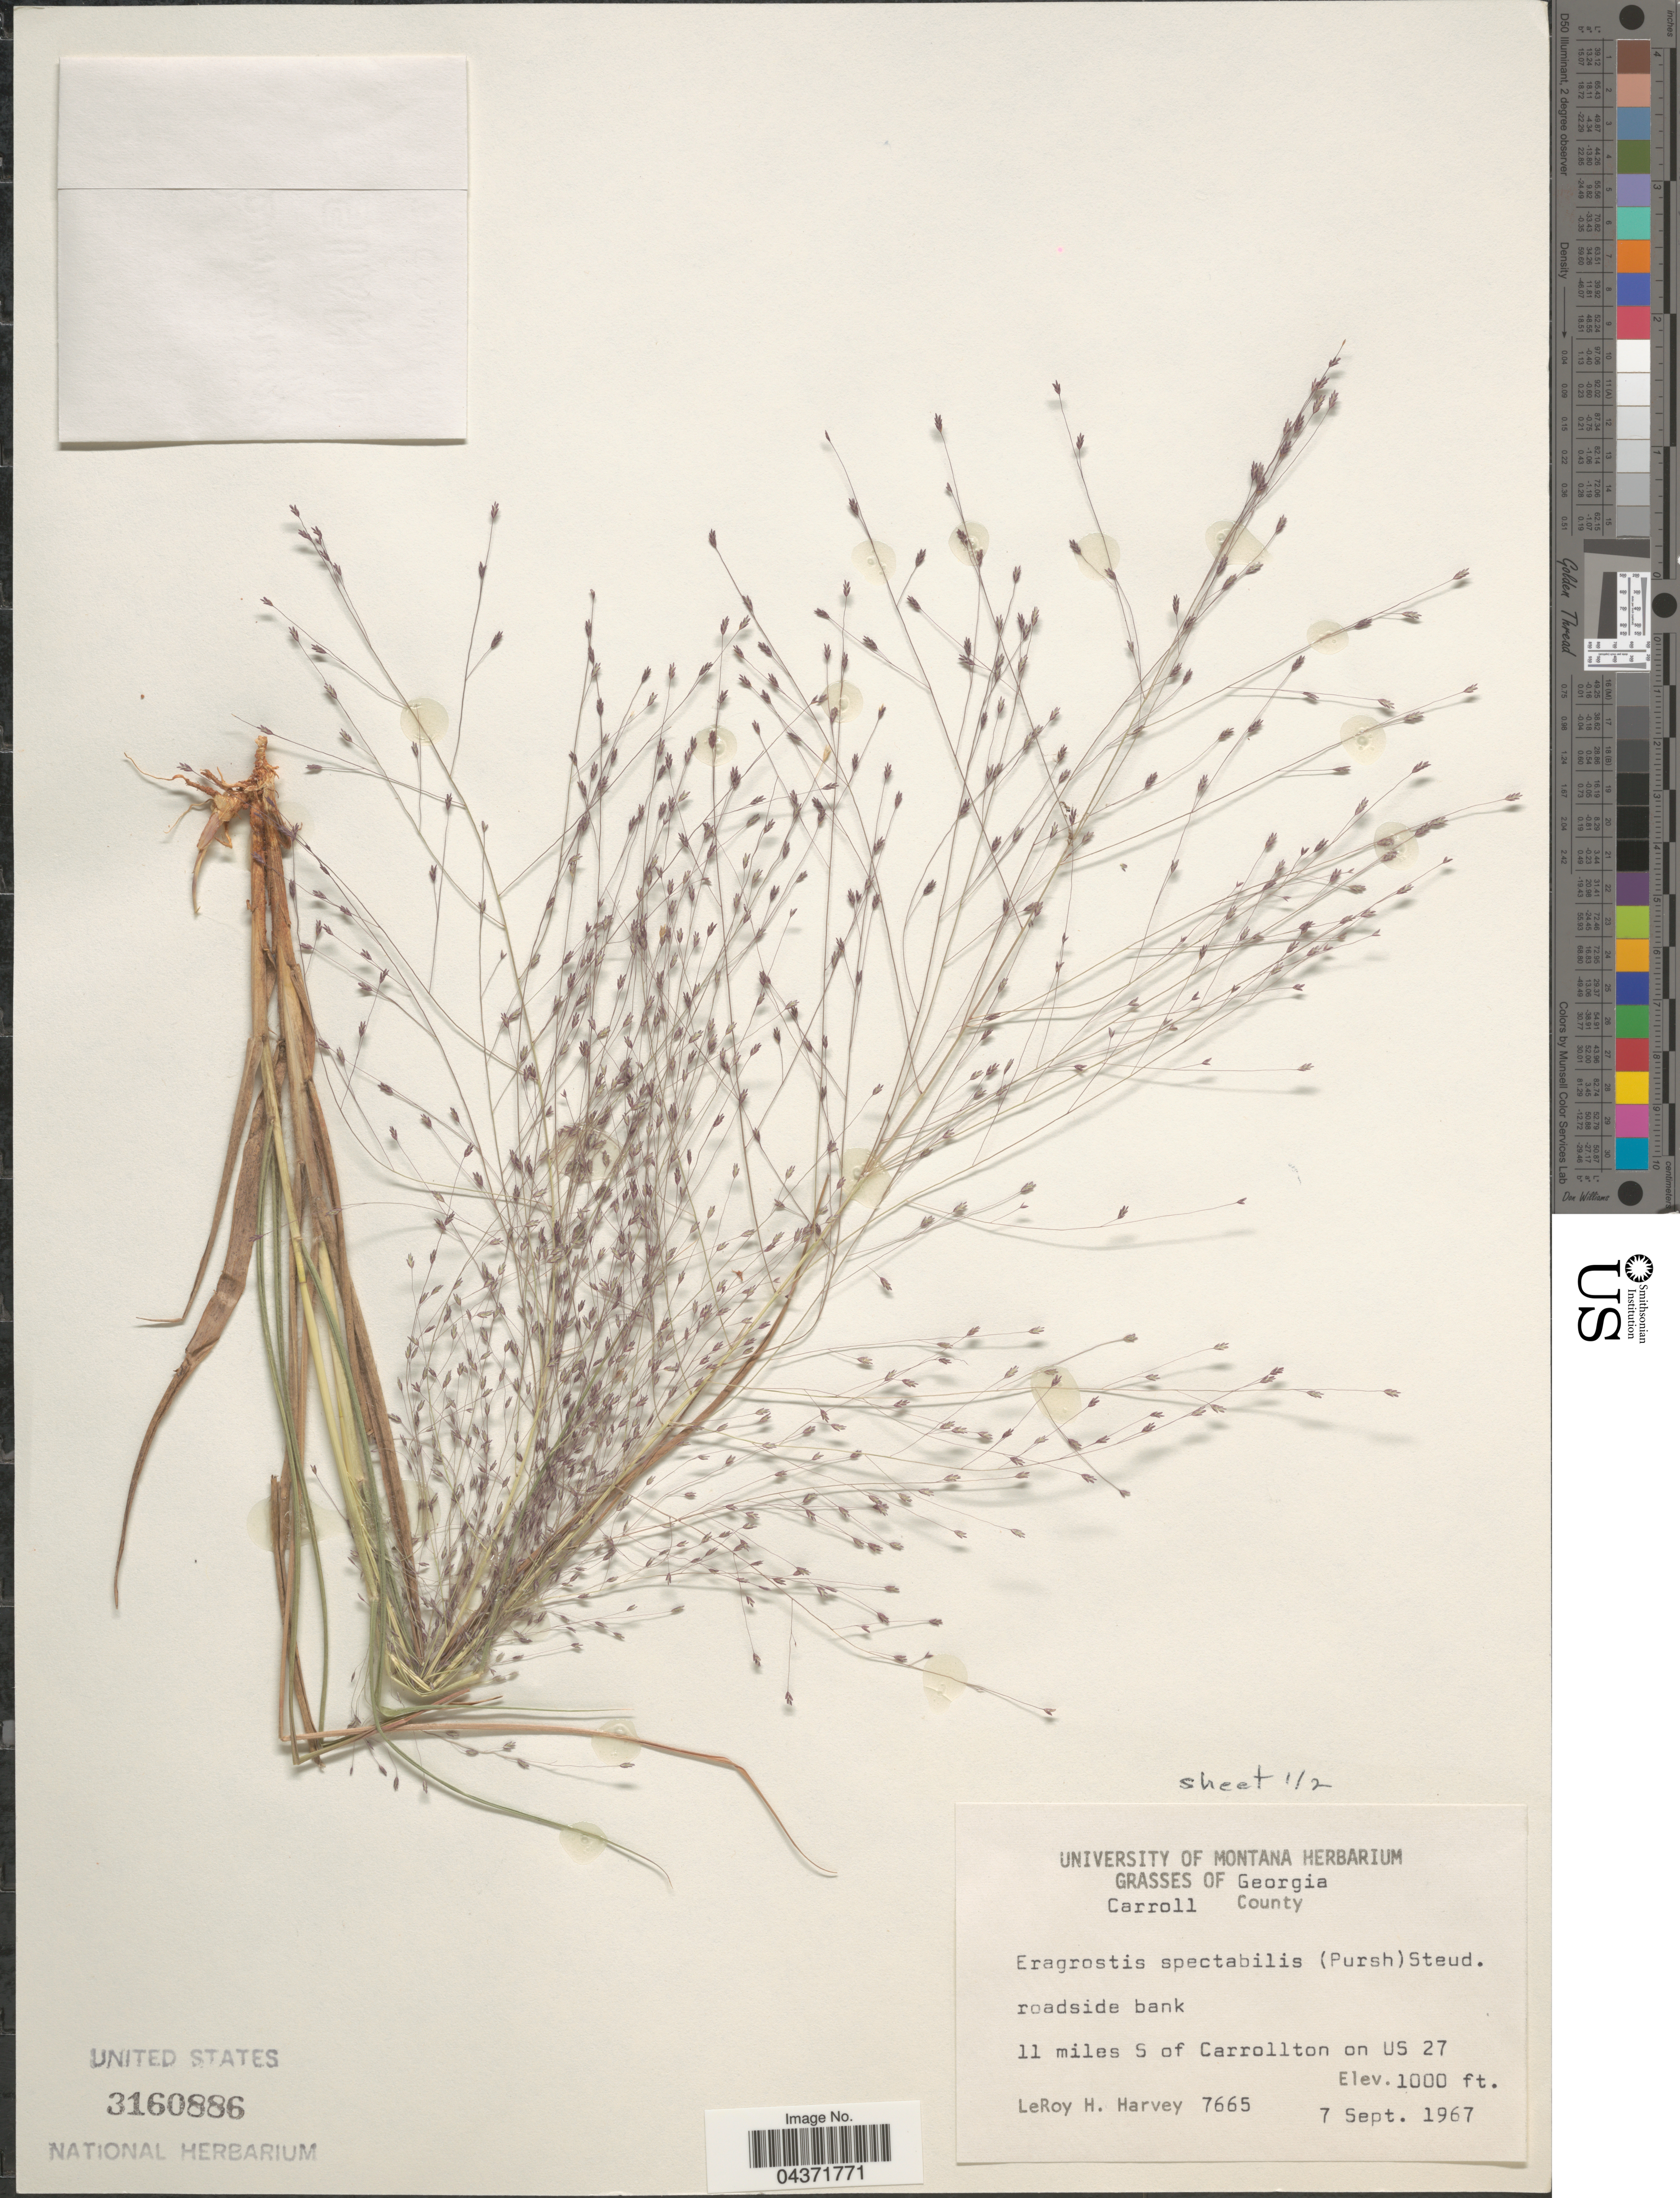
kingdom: Plantae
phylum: Tracheophyta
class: Liliopsida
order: Poales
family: Poaceae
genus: Eragrostis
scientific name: Eragrostis spectabilis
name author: (Pursh) Steud.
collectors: L. H. Harvey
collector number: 7665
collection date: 1967-09-07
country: United States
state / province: Georgia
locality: Carroll County. 11 miles S of Carrollton on US 27.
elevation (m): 305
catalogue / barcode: US 3160886